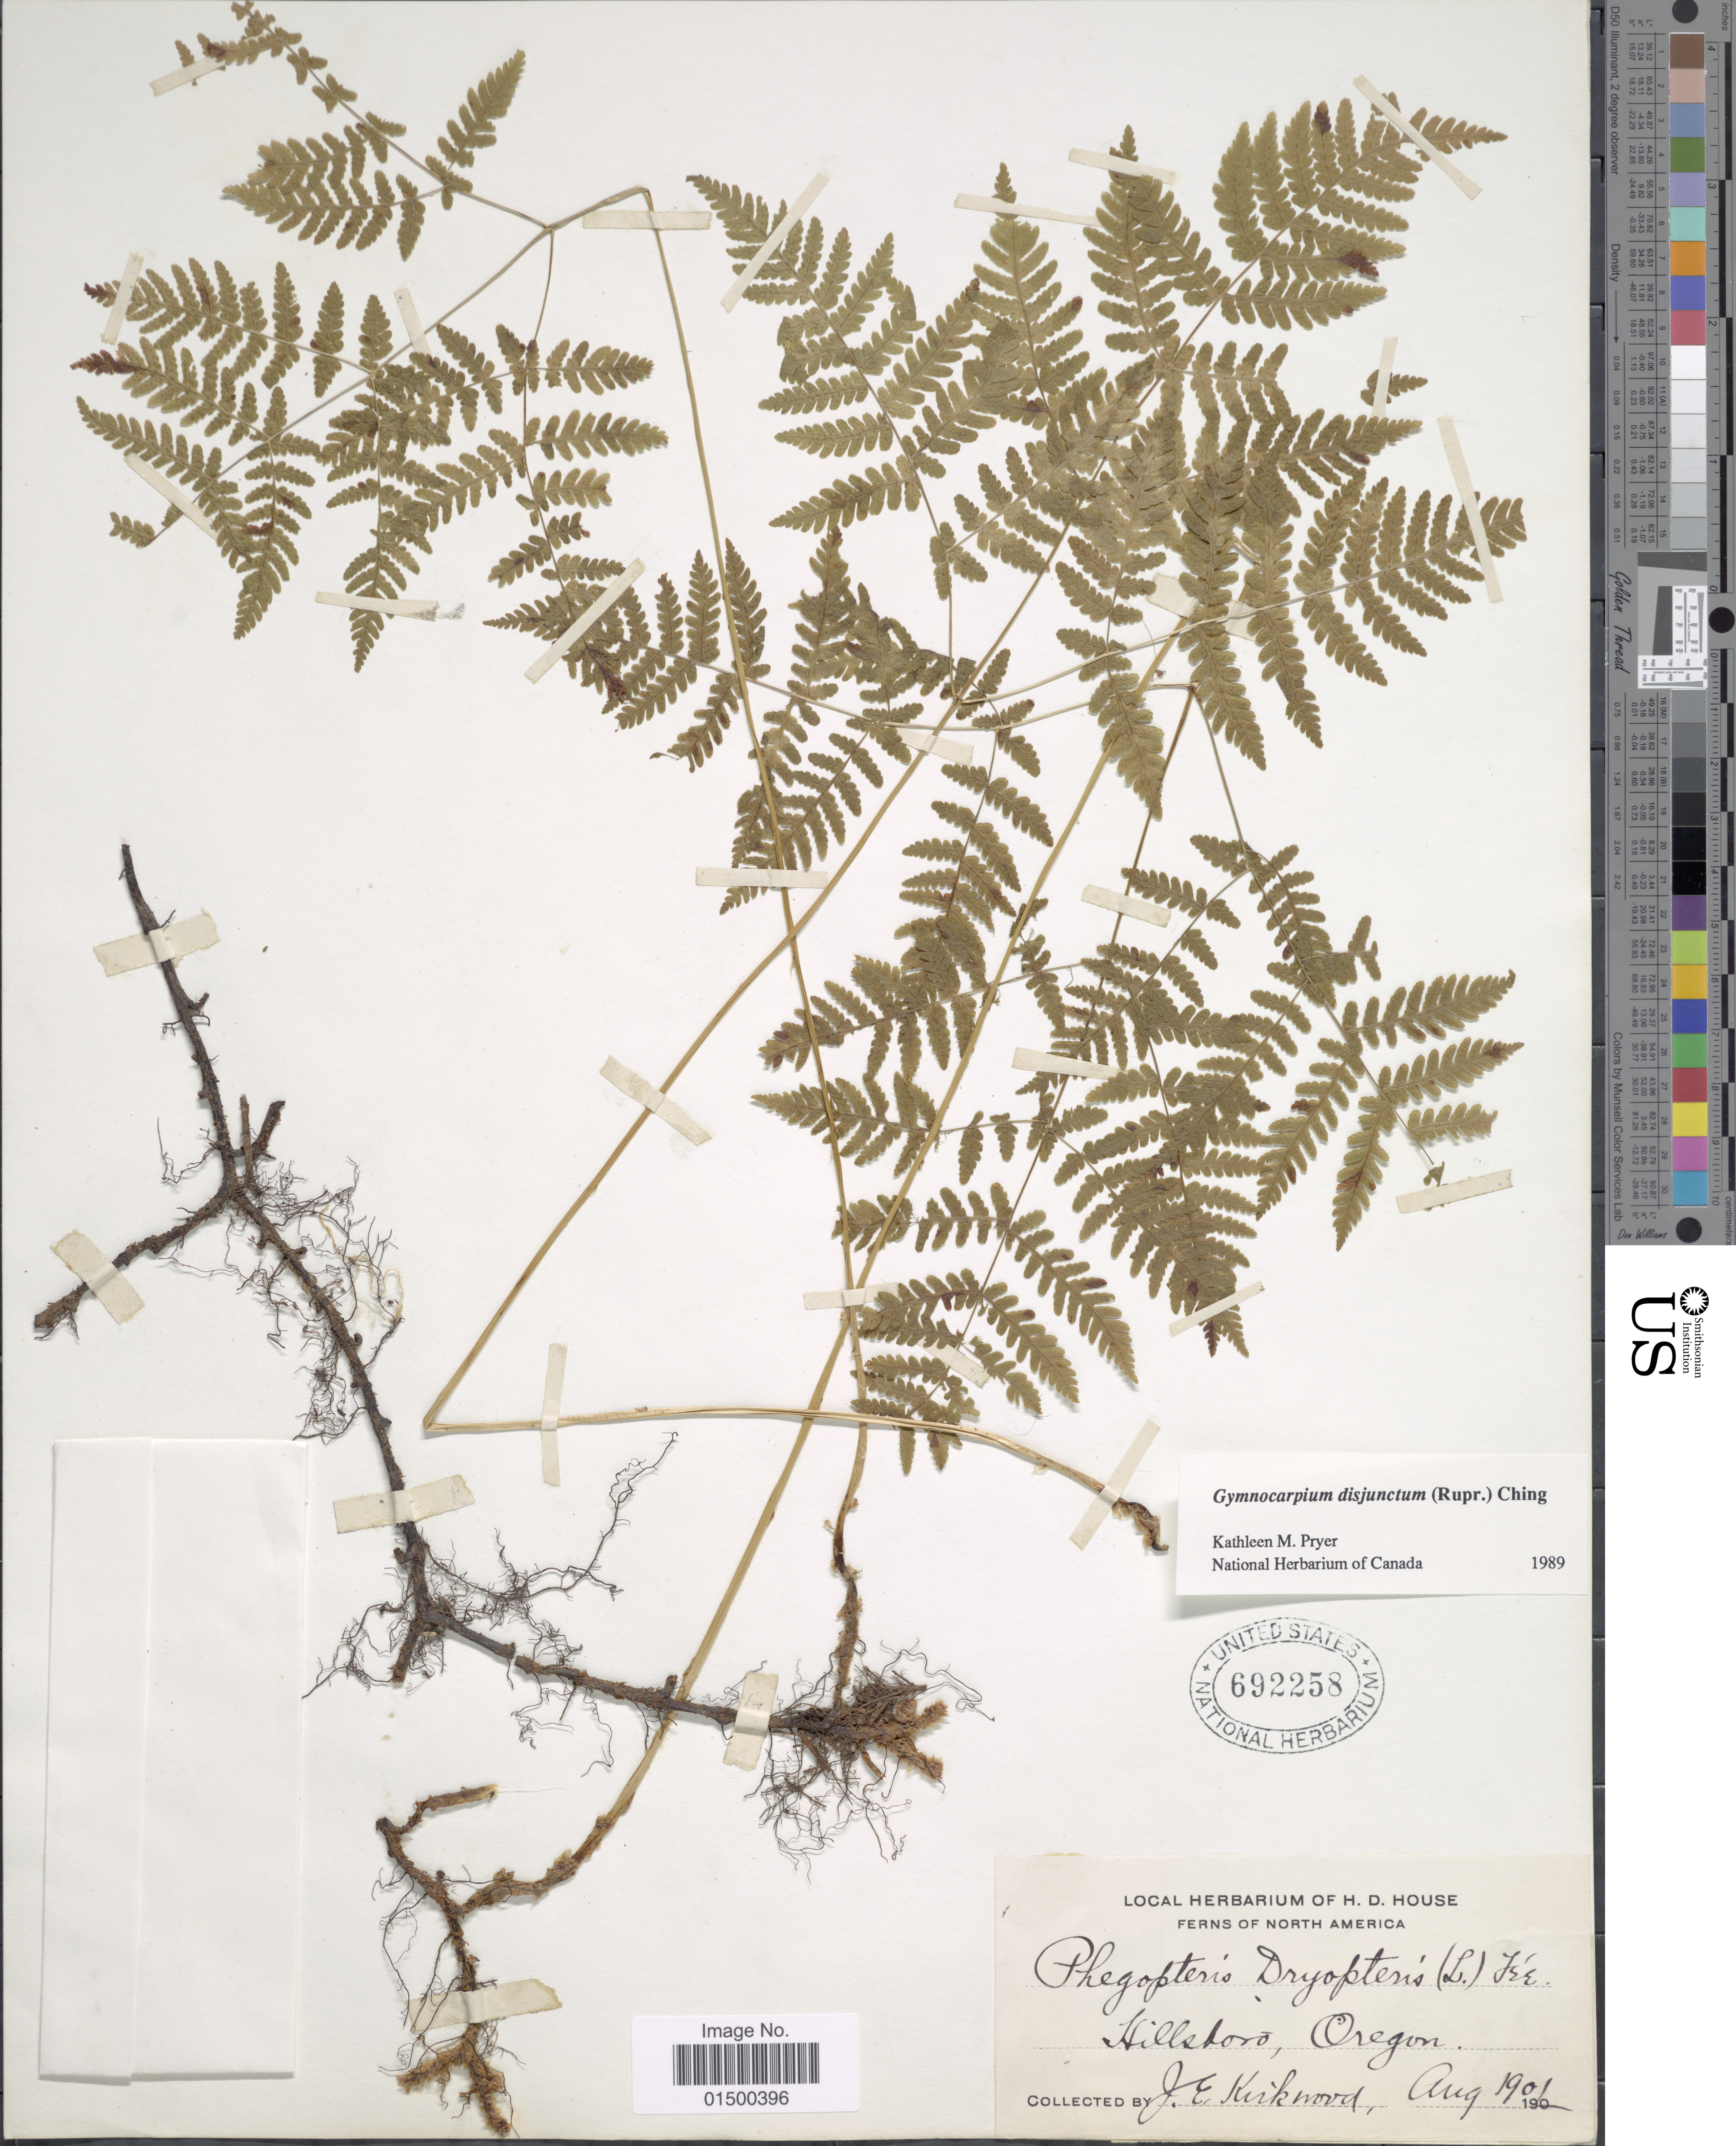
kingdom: Plantae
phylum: Tracheophyta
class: Polypodiopsida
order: Polypodiales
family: Cystopteridaceae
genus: Gymnocarpium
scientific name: Gymnocarpium disjunctum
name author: (Rupr.) Ching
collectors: J. Kirkwood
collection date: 1901-08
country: United States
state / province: Oregon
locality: North America, Hillsboro, Oregon.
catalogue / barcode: US 692258